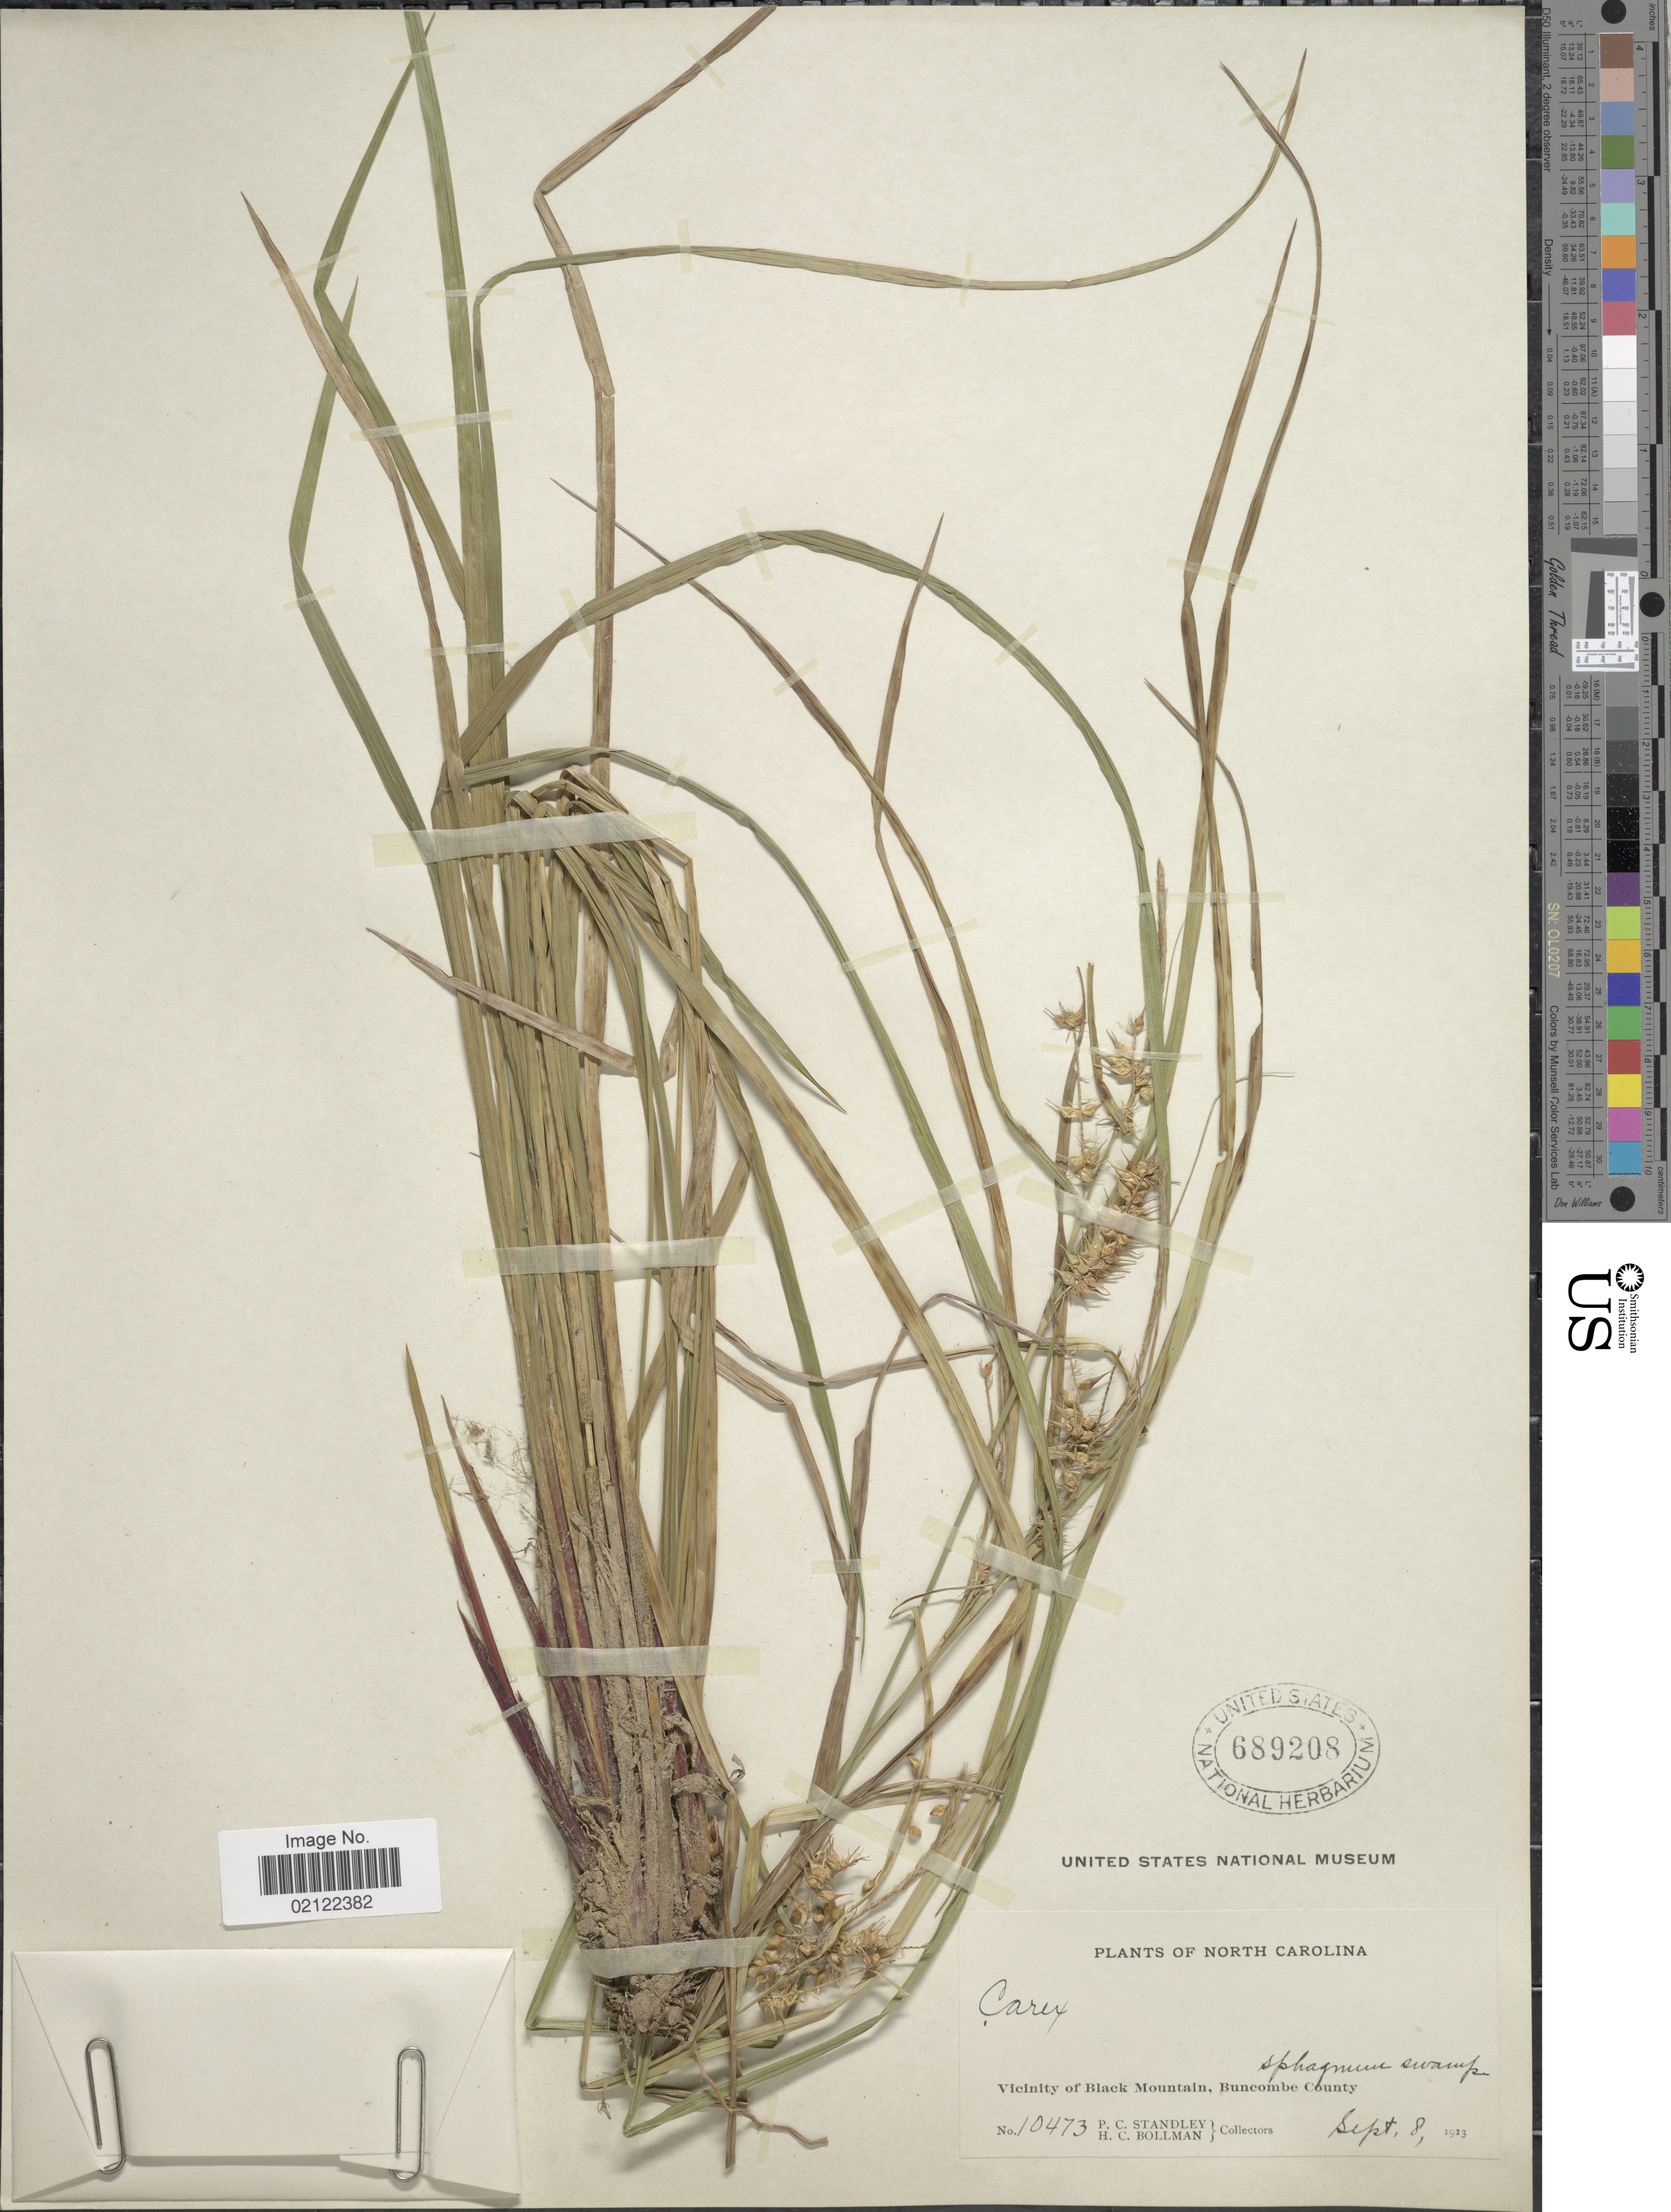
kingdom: Plantae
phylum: Tracheophyta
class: Liliopsida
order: Poales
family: Cyperaceae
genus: Carex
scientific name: Carex lurida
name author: Wahlenb.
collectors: P. C. Standley & H. C. Bollman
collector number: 10473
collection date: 1913-09-08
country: United States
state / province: North Carolina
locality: Vicinity of Black Mountain, Buncombe County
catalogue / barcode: US 689208